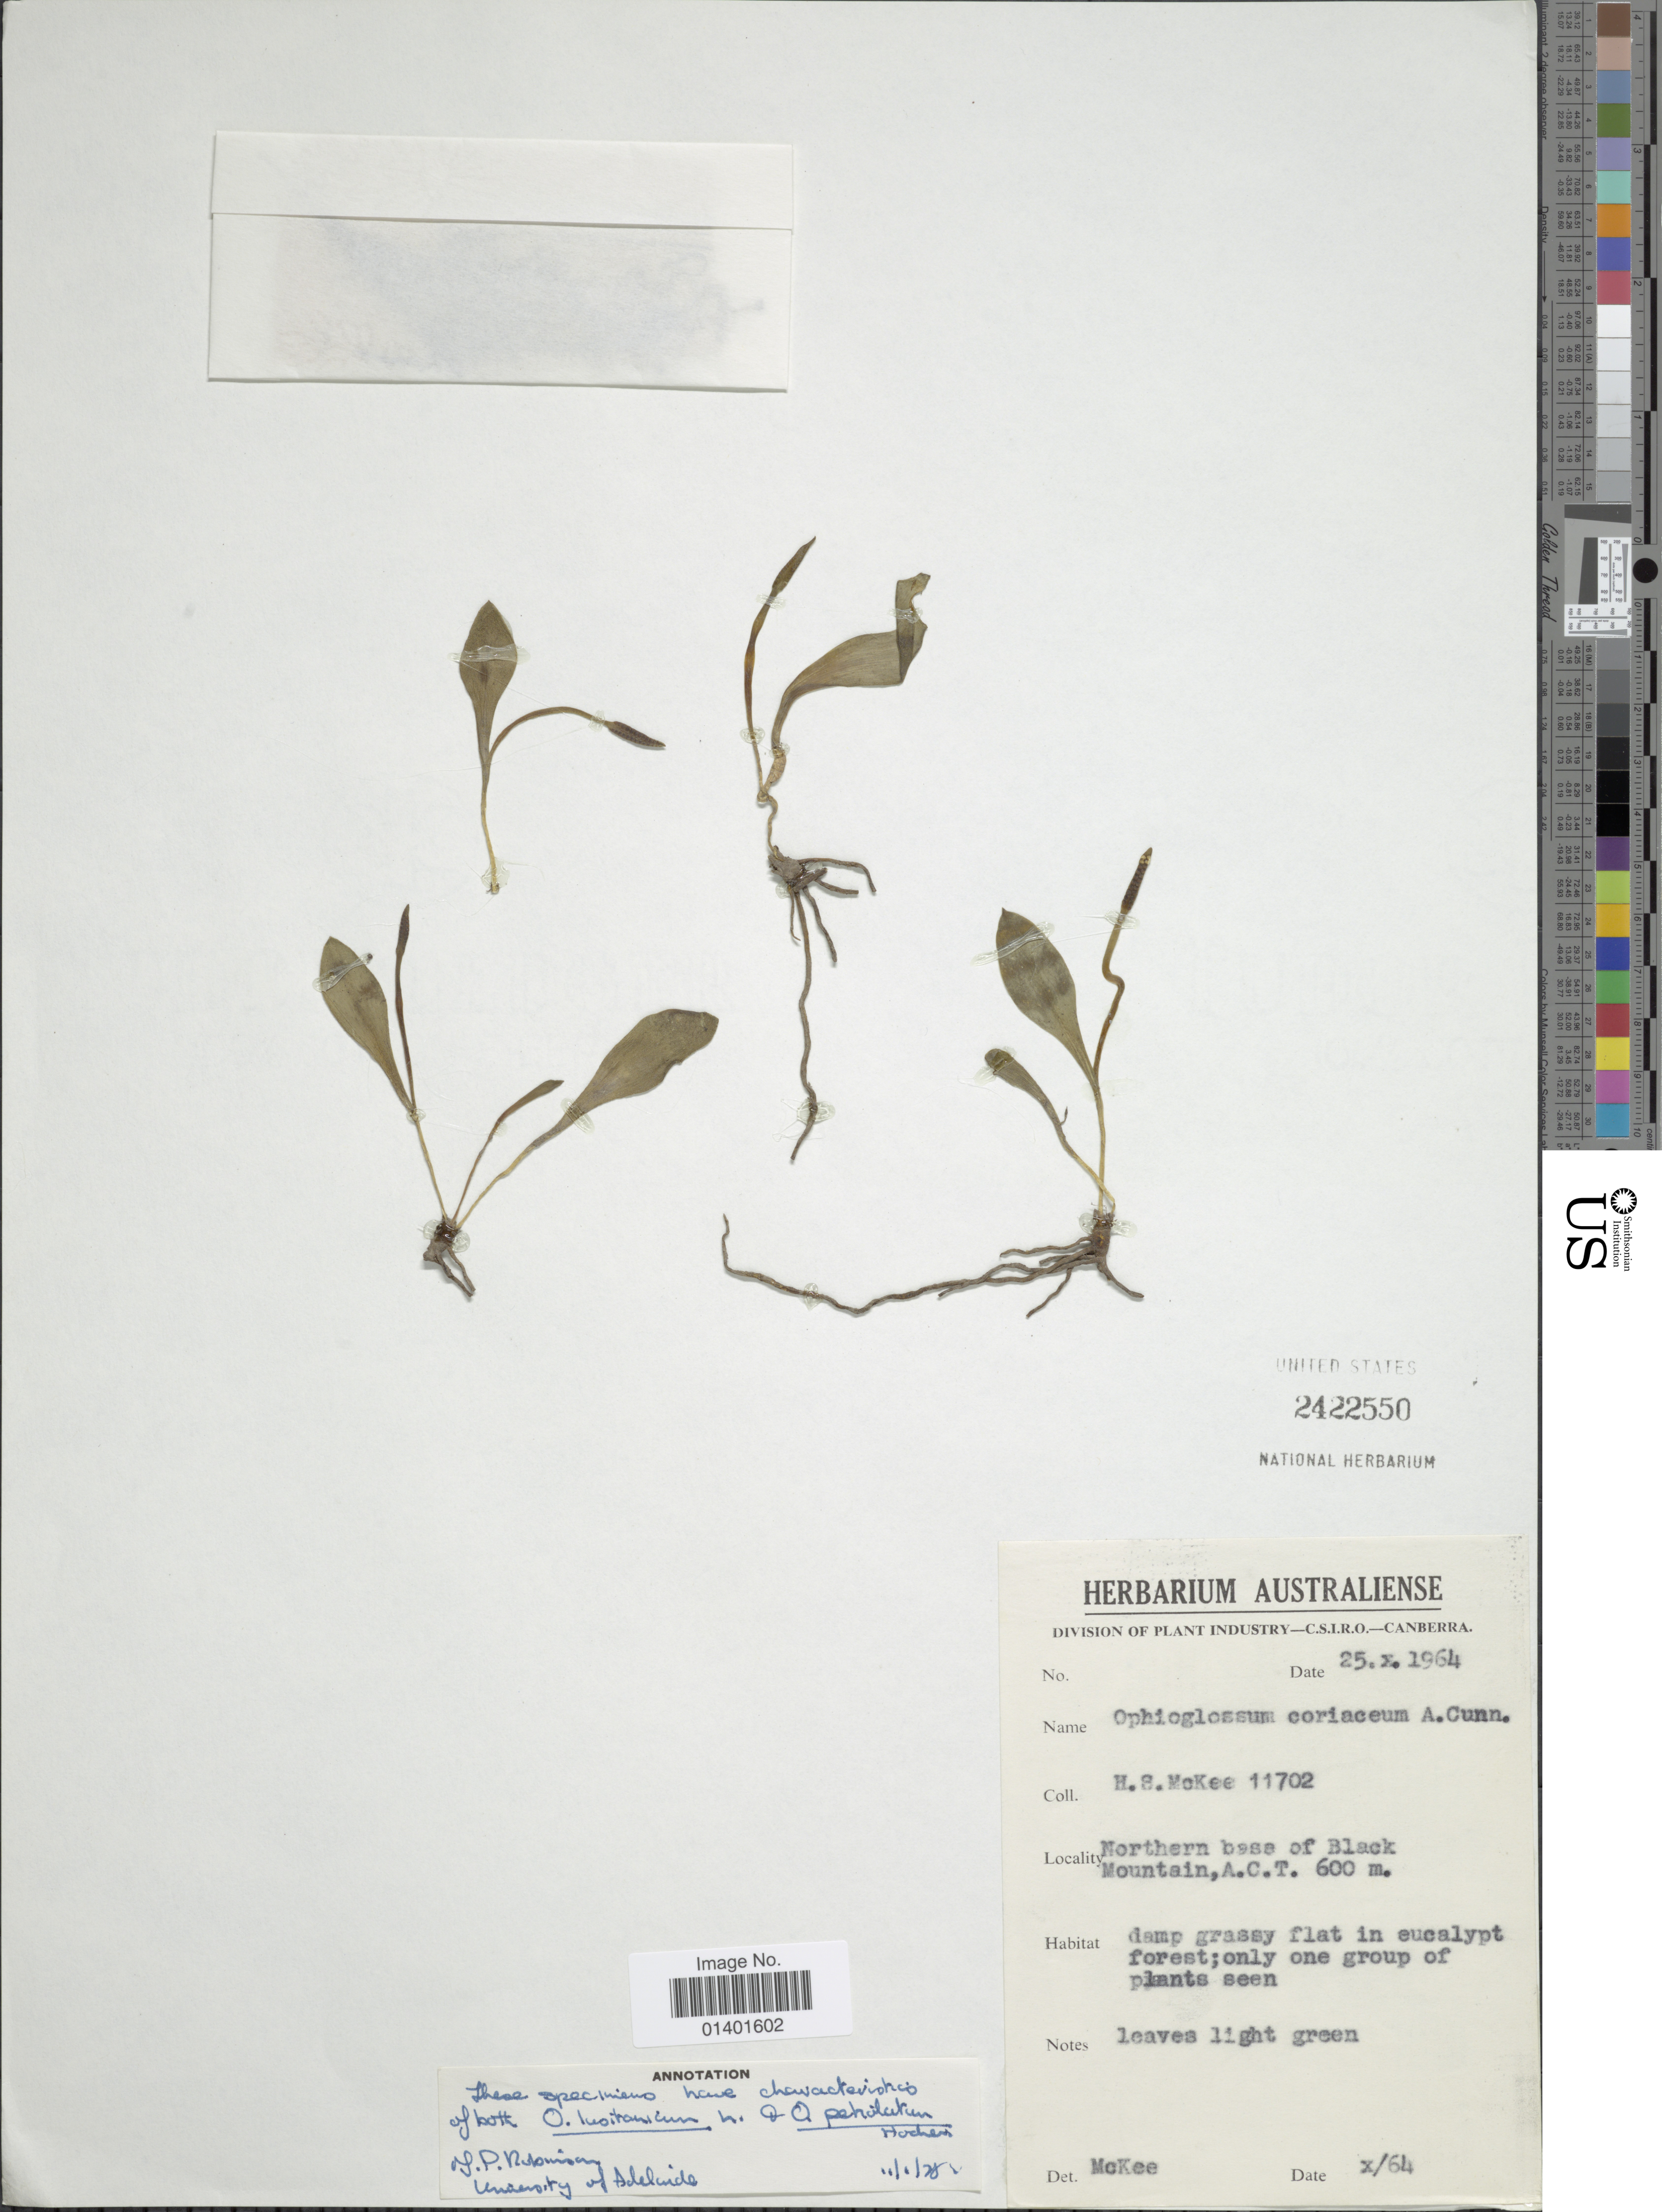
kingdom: Plantae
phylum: Tracheophyta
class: Polypodiopsida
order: Ophioglossales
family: Ophioglossaceae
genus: Ophioglossum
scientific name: Ophioglossum coriaceum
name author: A. Cunn.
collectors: H. S. McKee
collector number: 11702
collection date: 1964-10-25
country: Australia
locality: Northern base of Black Mountain, A.C.T.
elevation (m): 600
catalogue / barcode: US 2422550